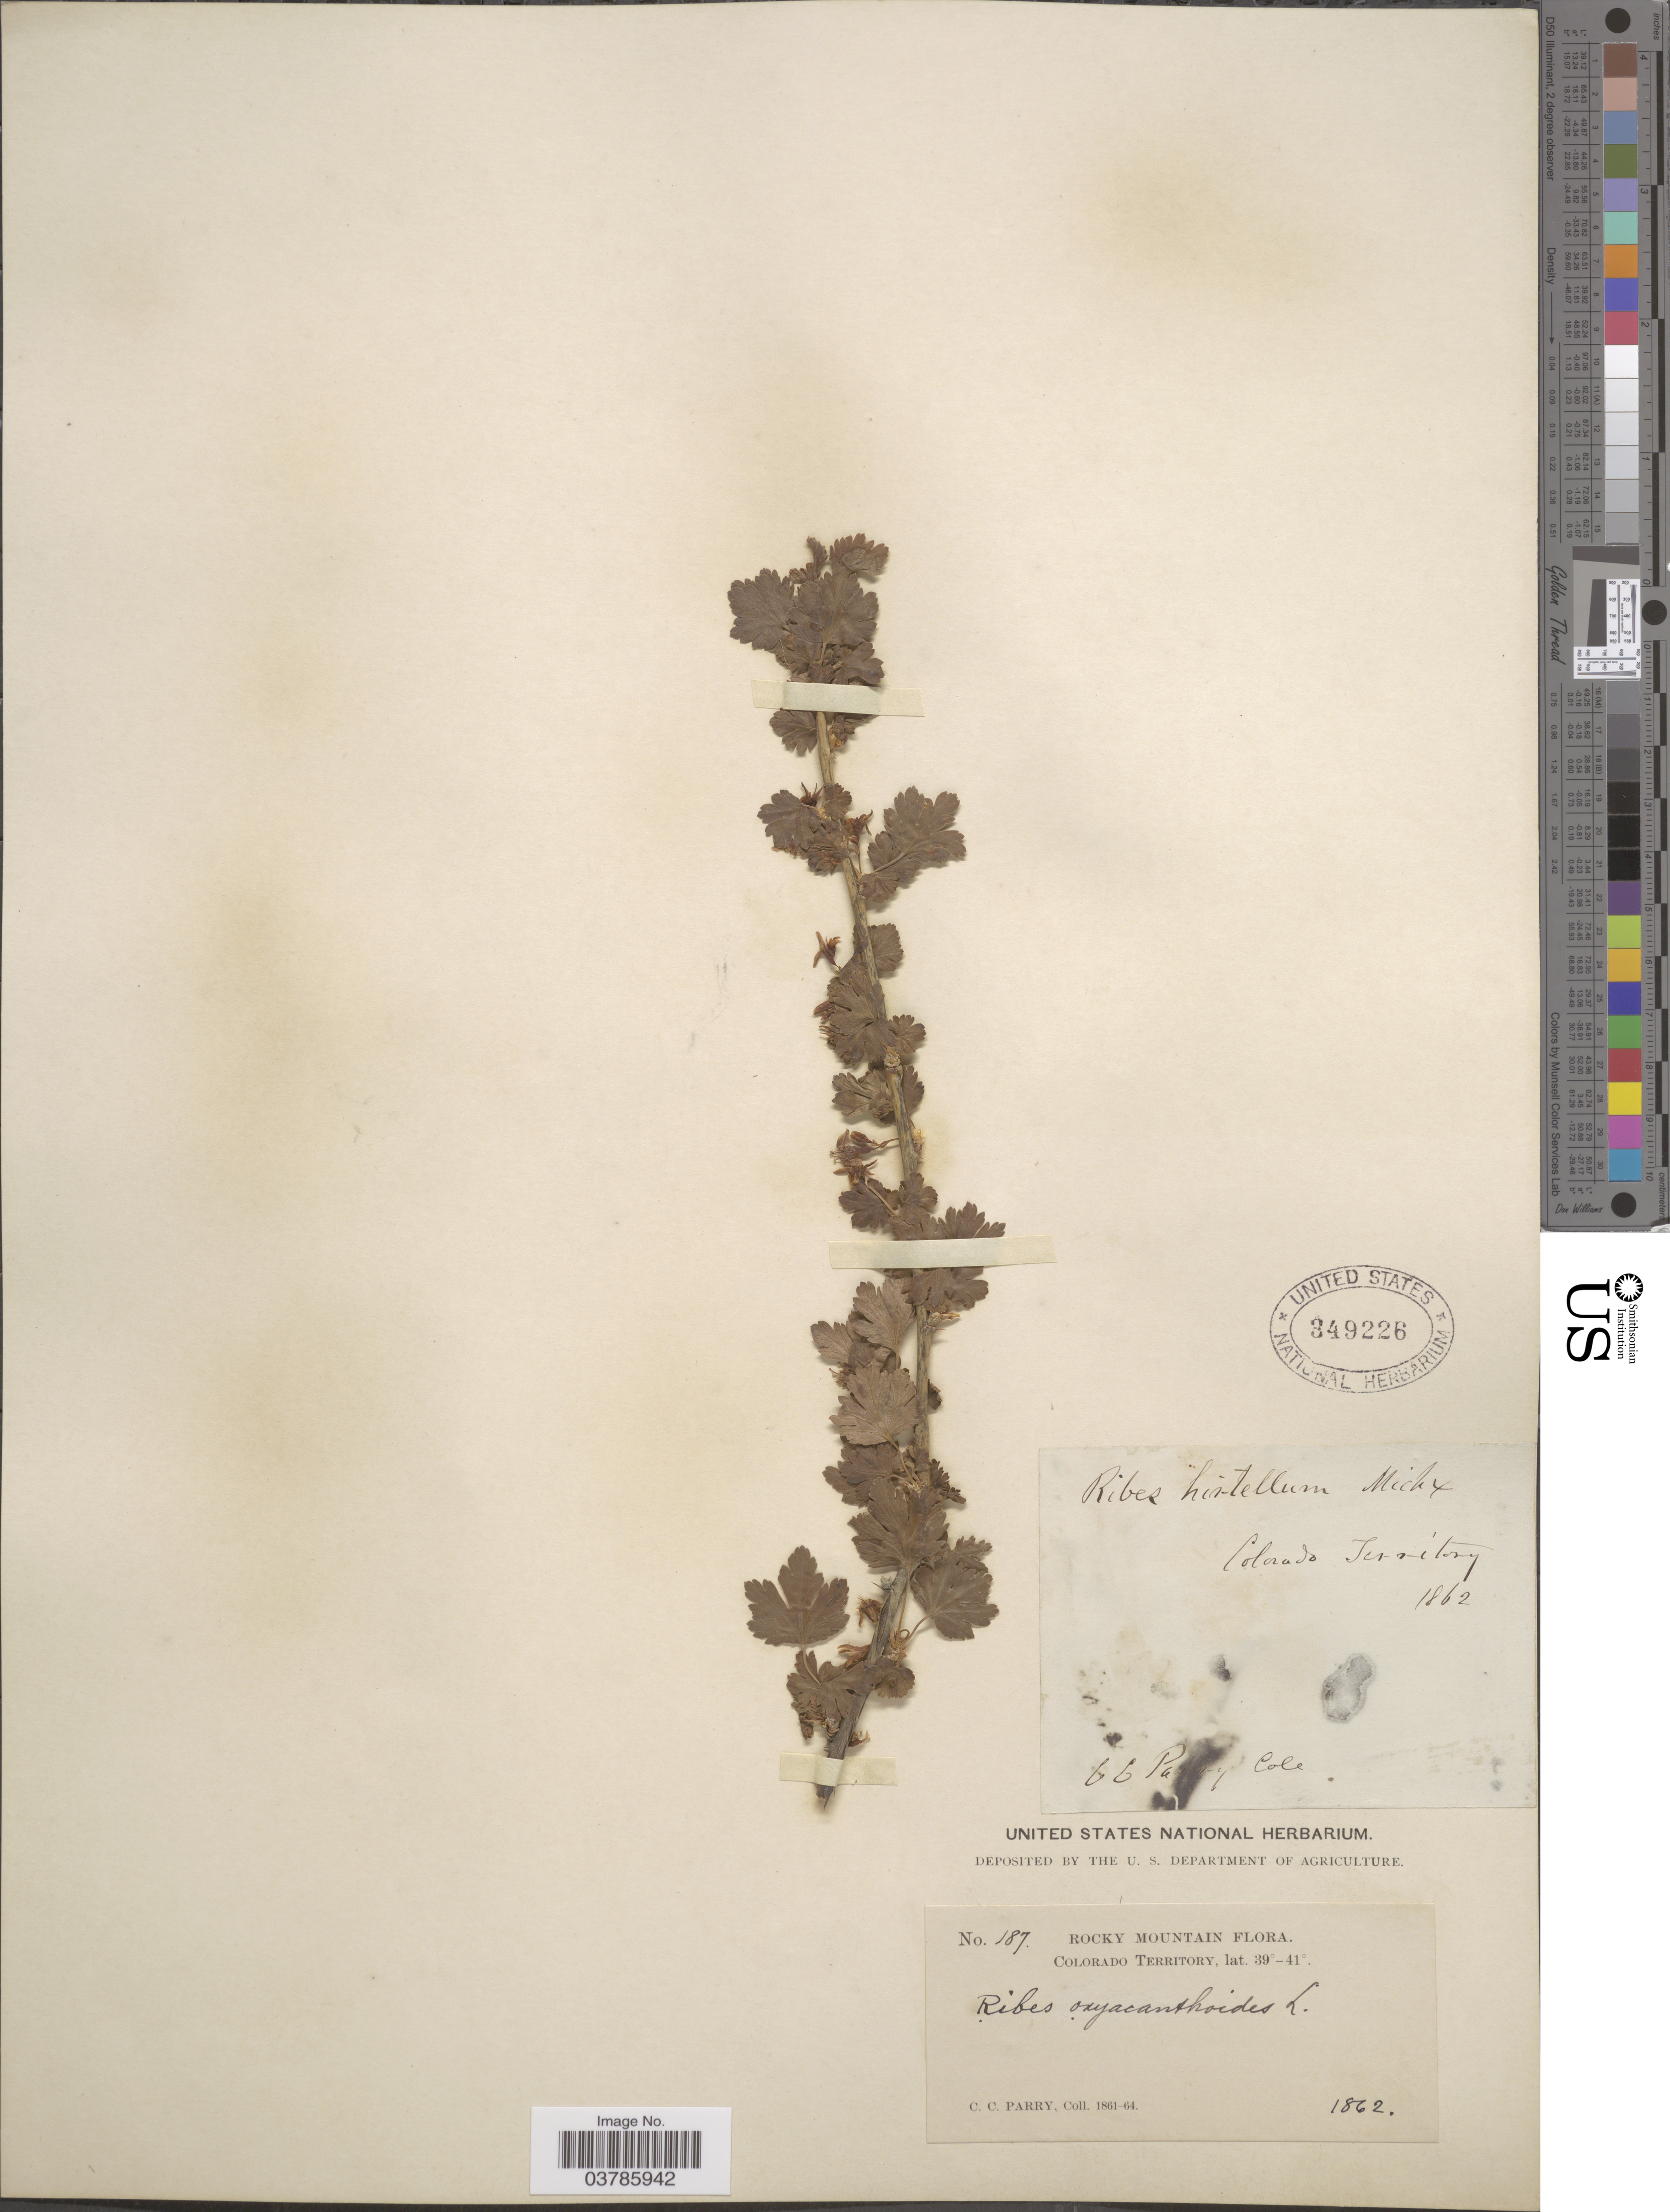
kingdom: Plantae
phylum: Tracheophyta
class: Magnoliopsida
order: Saxifragales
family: Grossulariaceae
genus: Ribes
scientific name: Ribes inerme var. inerme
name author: Rydb.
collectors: C. C. Parry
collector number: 187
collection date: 1862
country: United States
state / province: Colorado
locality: Rocky Mountain. Colorado Territory.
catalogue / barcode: US 349226